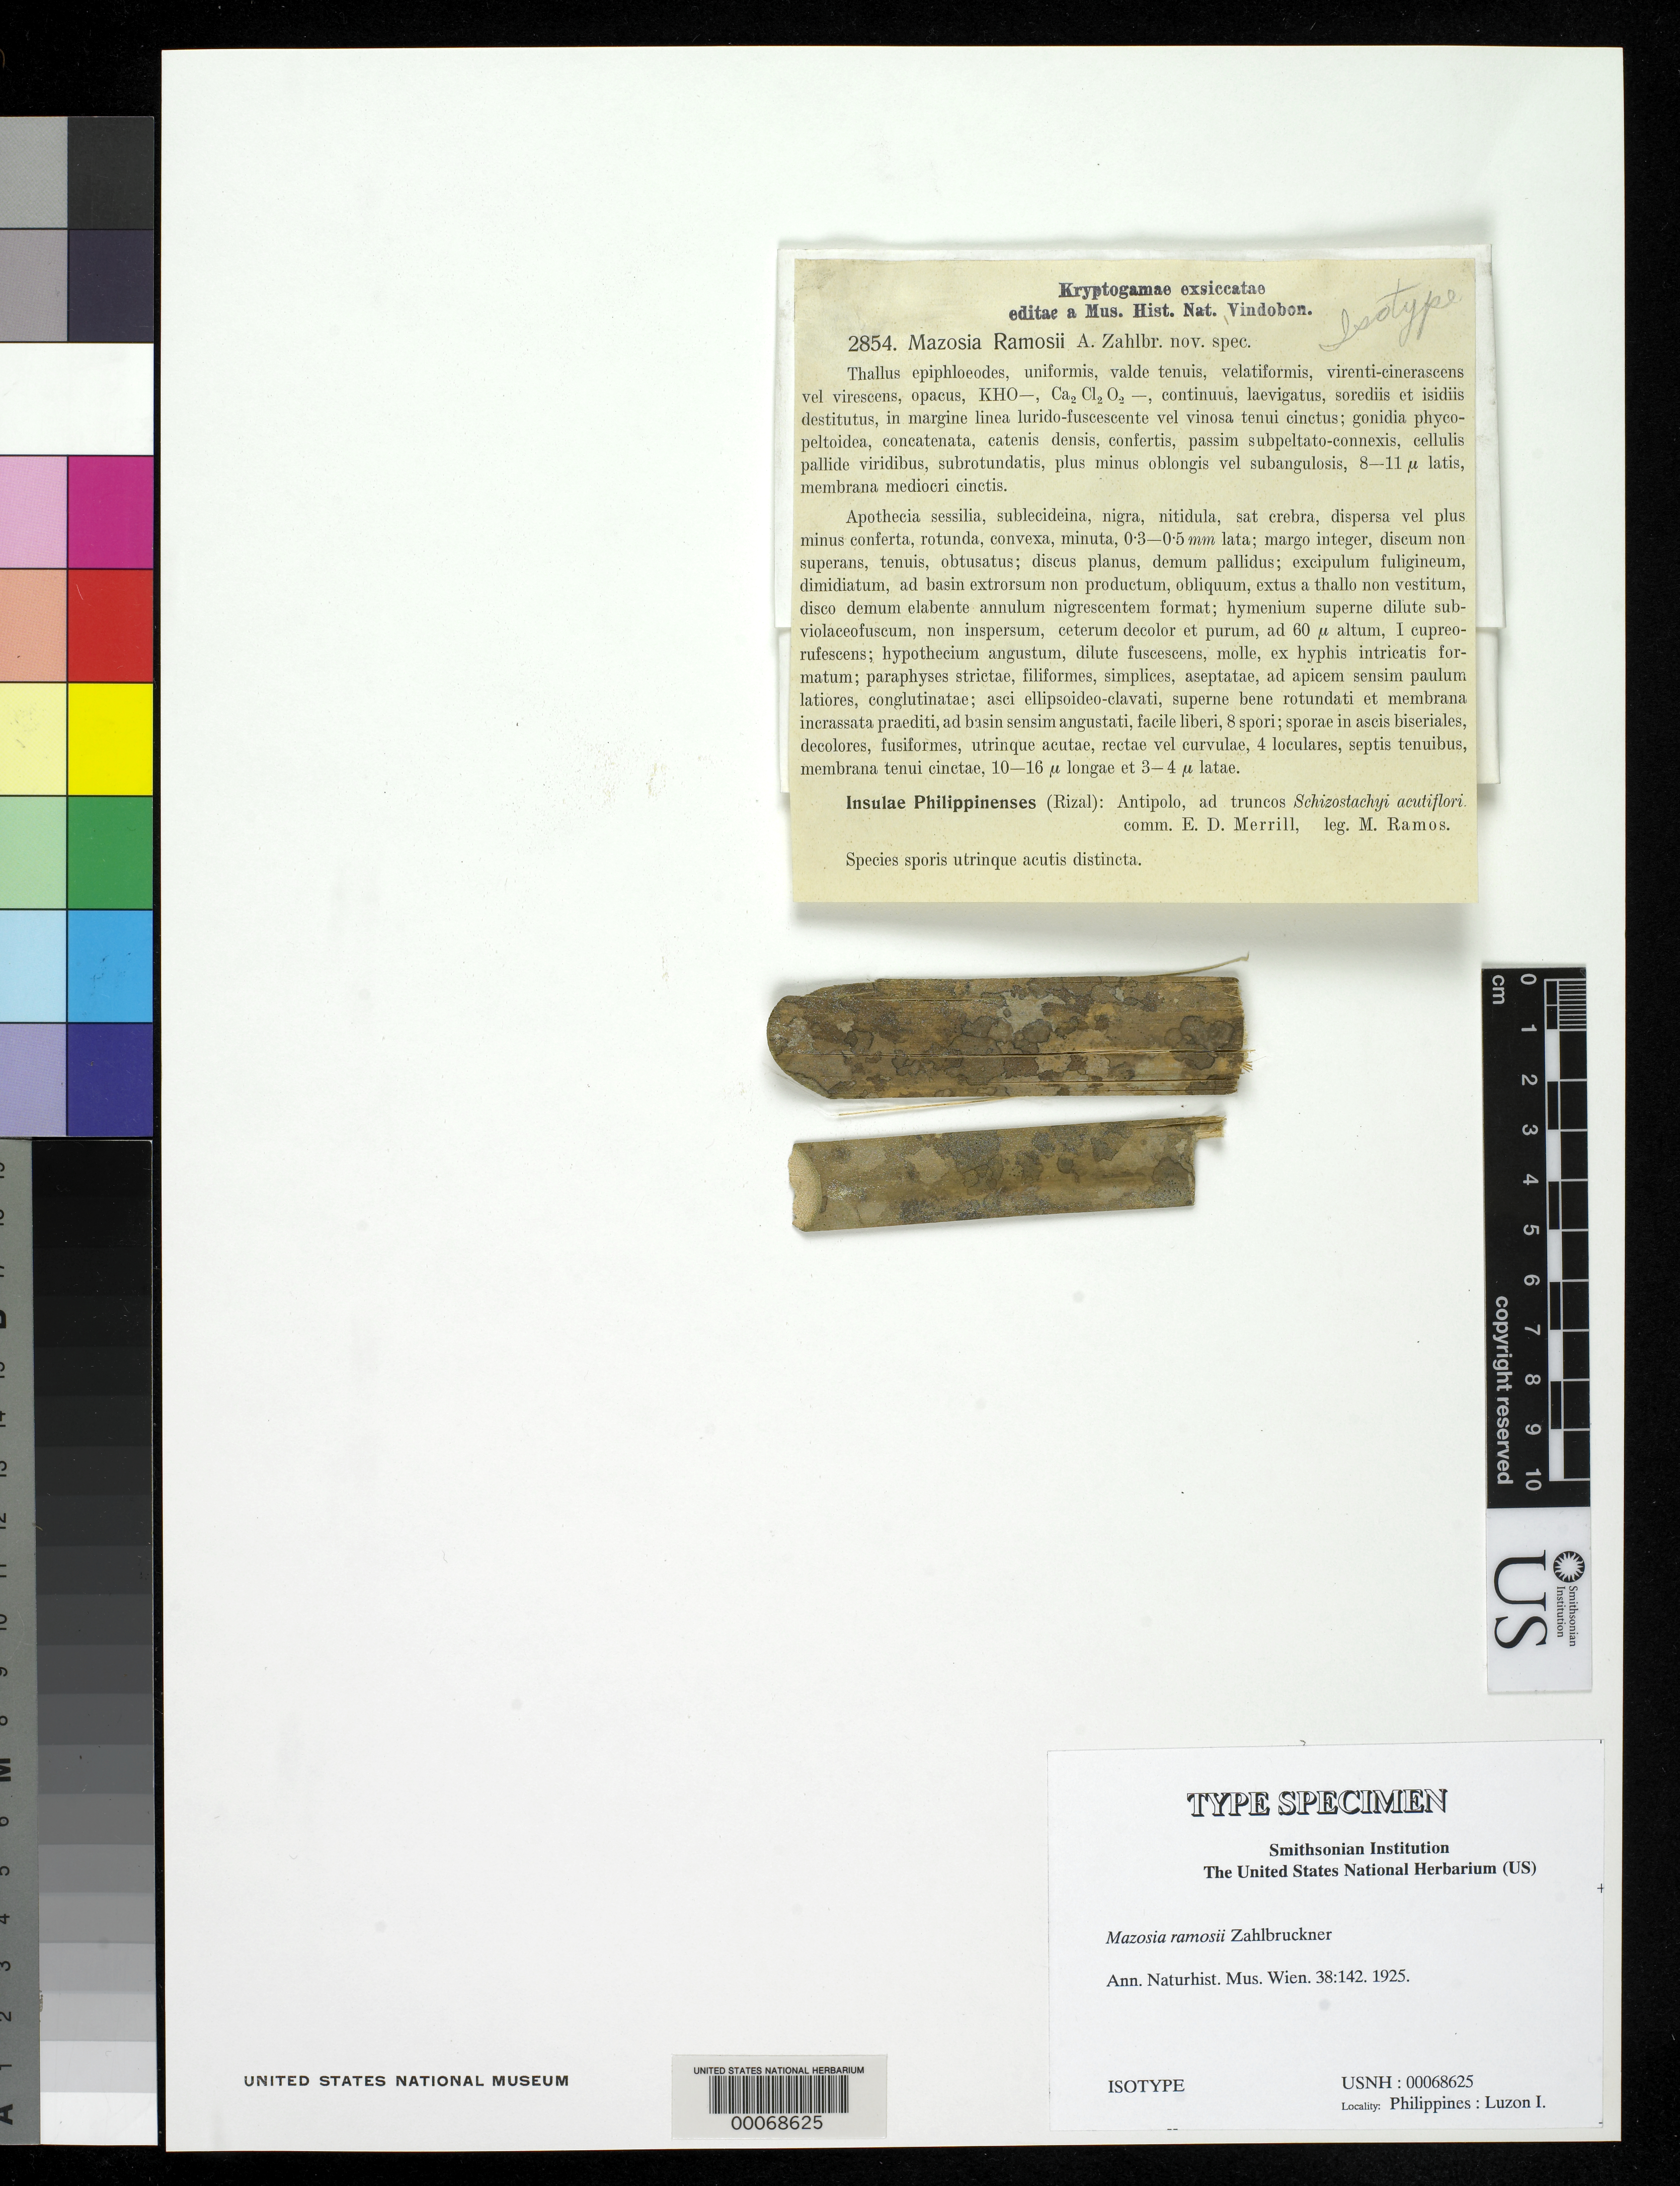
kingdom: Fungi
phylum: Ascomycota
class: Arthoniomycetes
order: Arthoniales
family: Roccellaceae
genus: Mazosia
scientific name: Mazosia ramosii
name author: Zahlbr.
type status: Isotype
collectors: M. Ramos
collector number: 2854 (Krypt. Exs.)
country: Philippines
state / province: Calabarzon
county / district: Rizal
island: Luzon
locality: Antipolo.